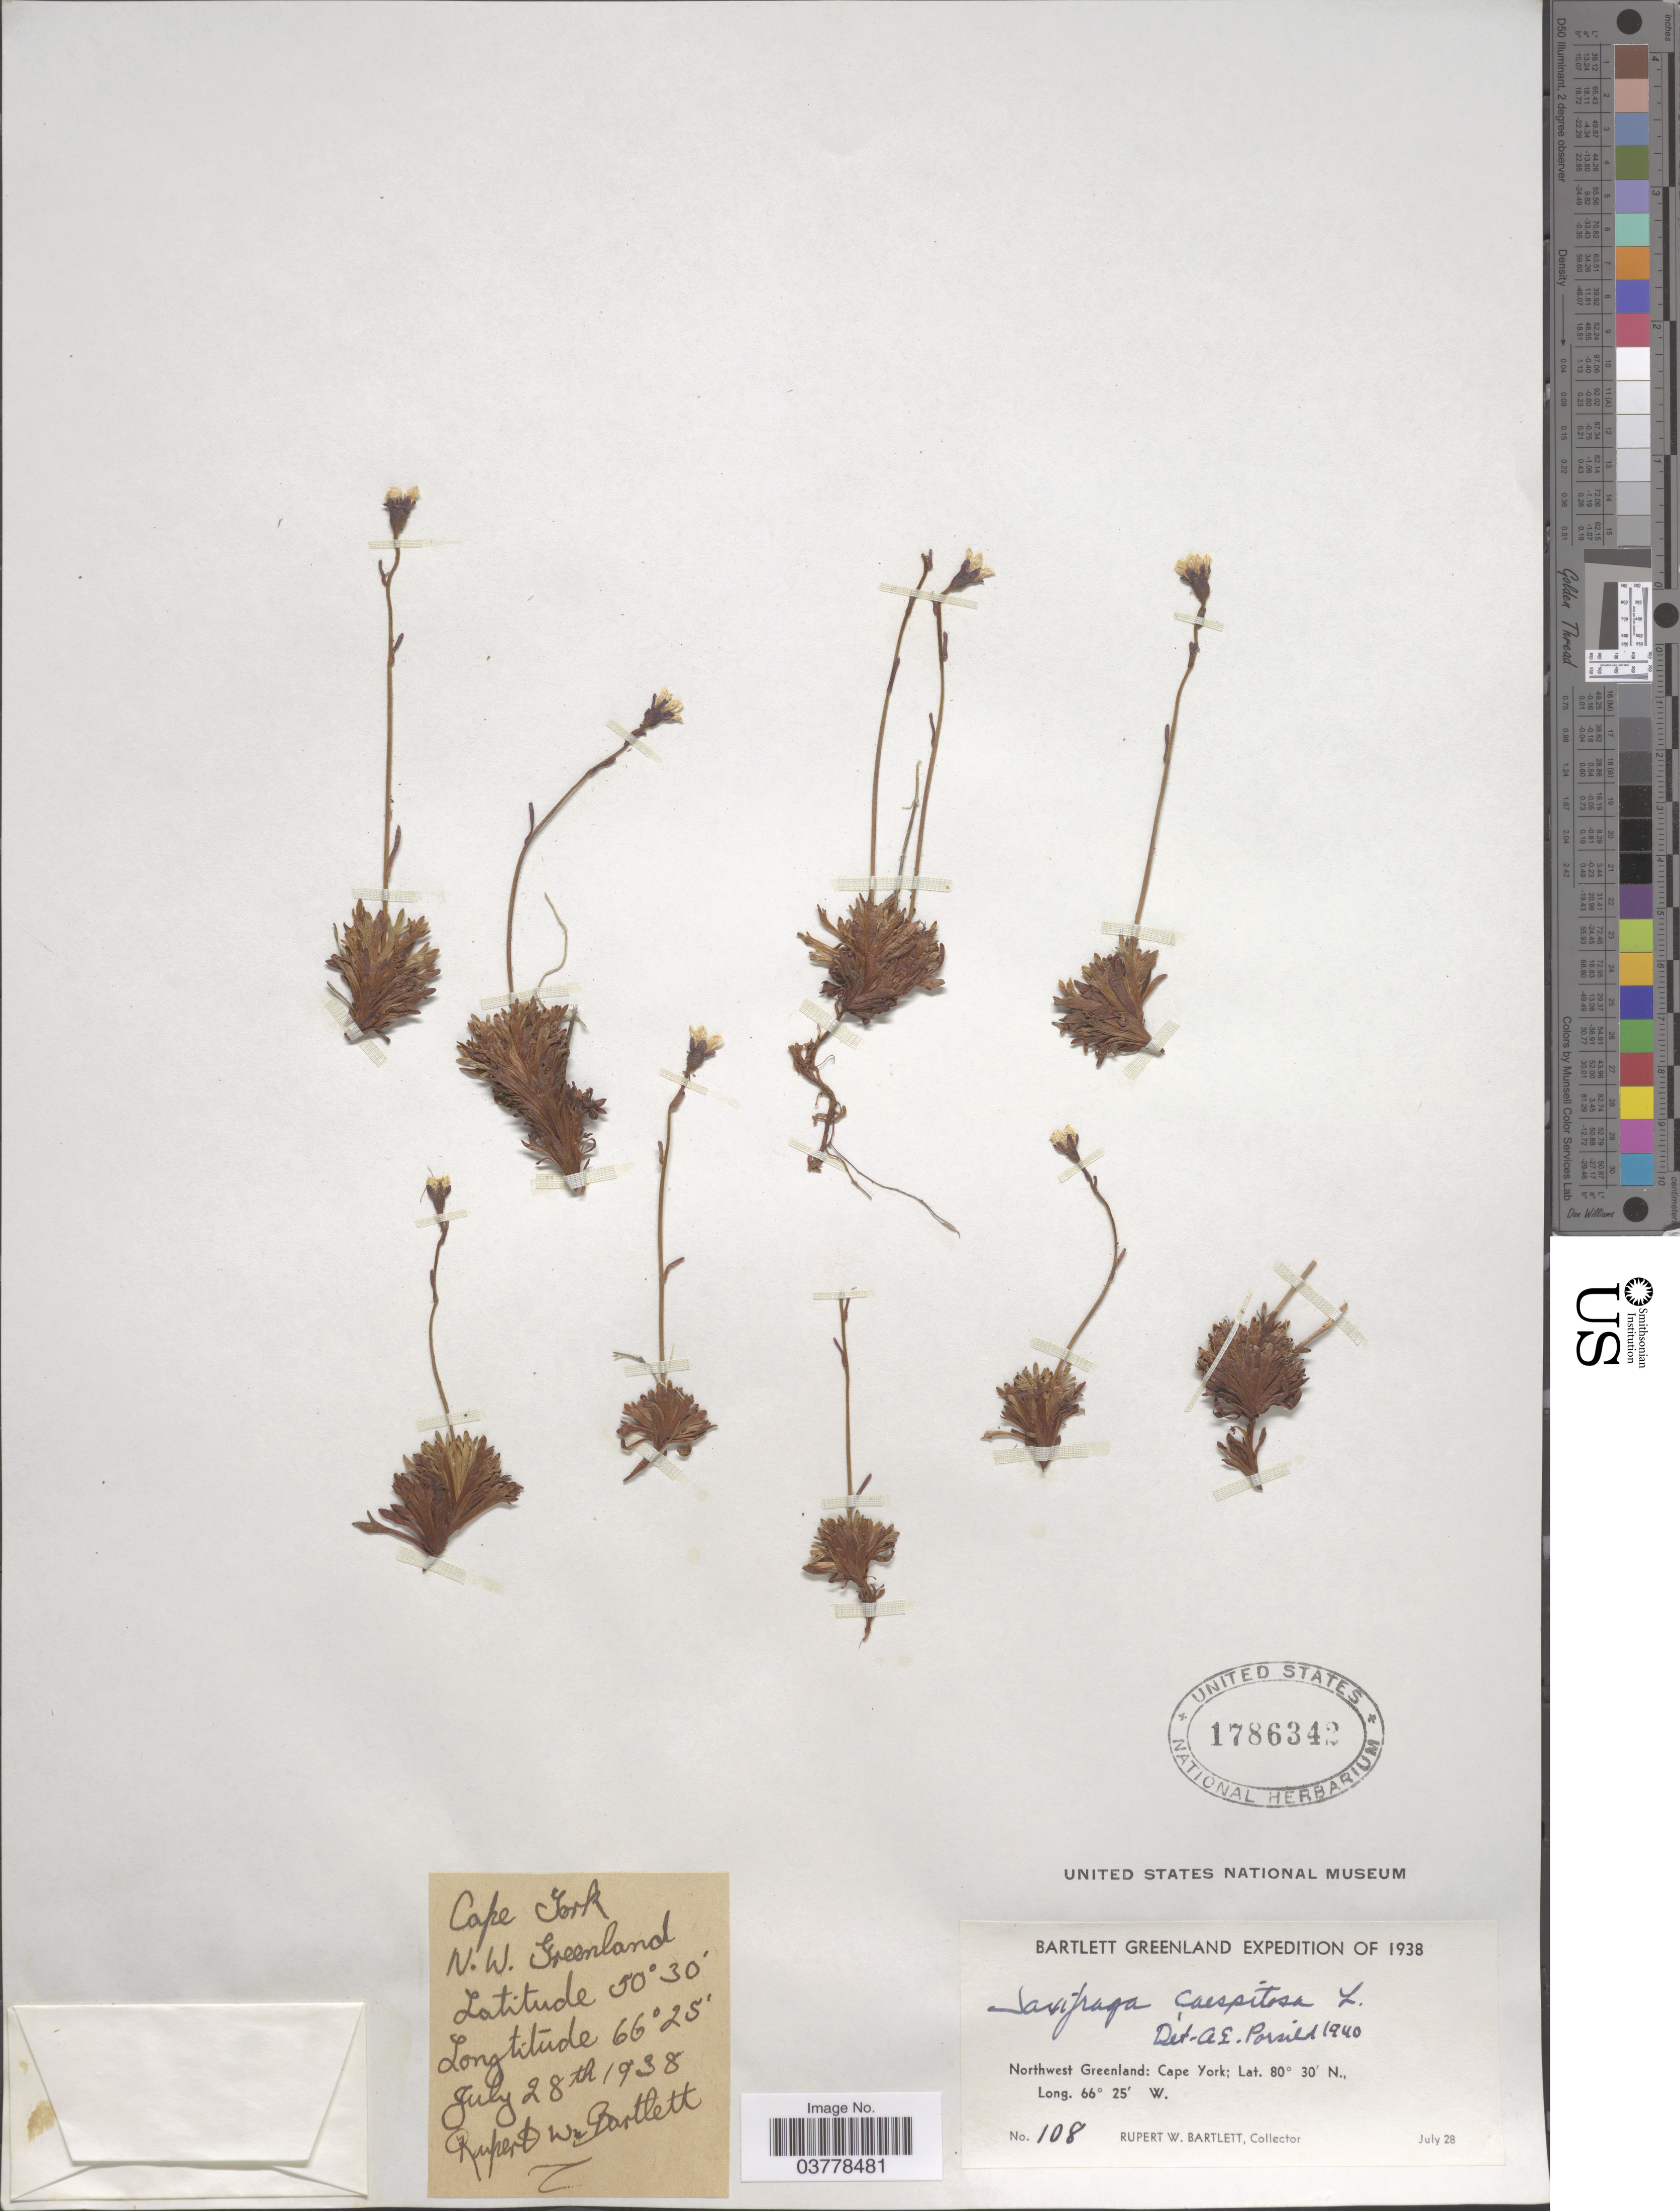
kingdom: Plantae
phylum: Tracheophyta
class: Magnoliopsida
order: Saxifragales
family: Saxifragaceae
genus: Saxifraga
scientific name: Saxifraga caespitosa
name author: L.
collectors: R. W. Bartlett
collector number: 108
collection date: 1938-07-28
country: Greenland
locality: Northwest Greenland: Cape York.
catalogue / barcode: US 1786342